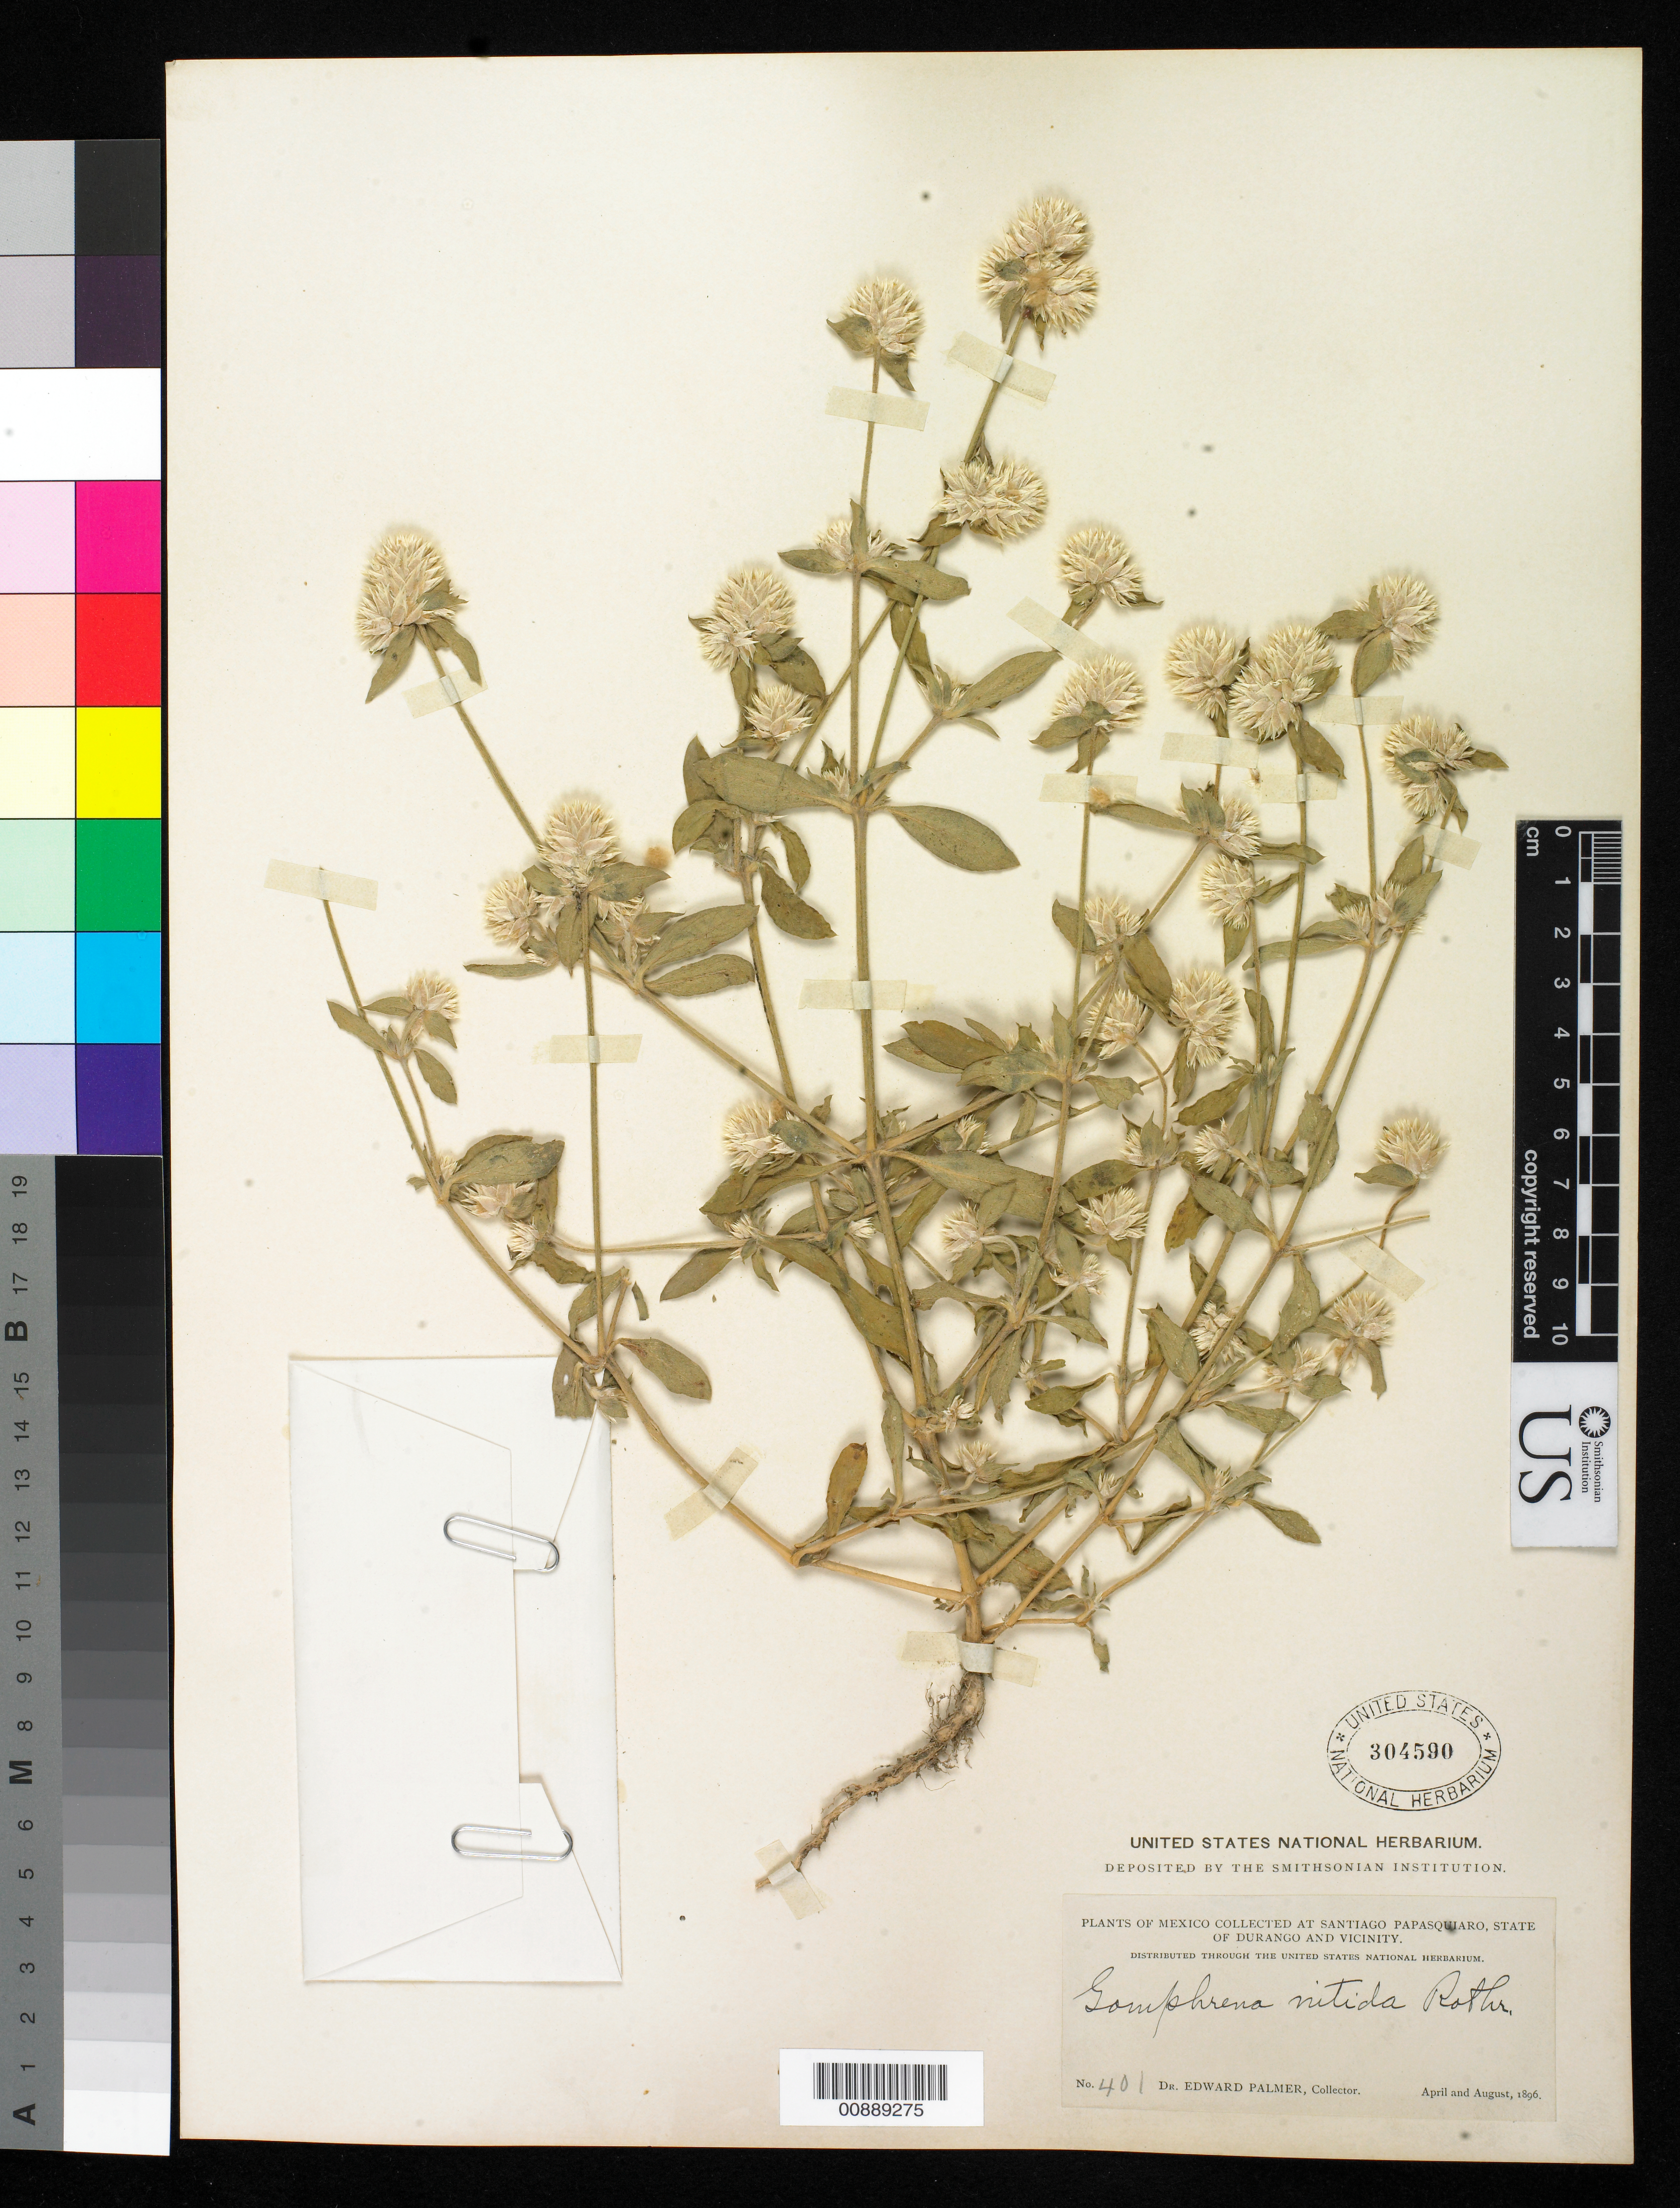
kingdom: Plantae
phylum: Tracheophyta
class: Magnoliopsida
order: Caryophyllales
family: Amaranthaceae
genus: Gomphrena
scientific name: Gomphrena nitida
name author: Rothr.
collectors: E. Palmer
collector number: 401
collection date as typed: Apr 1896 to -- Aug 1896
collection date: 1896-04/1896-08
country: Mexico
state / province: Durango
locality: Santiago Papasquiaro, Durango and vicinity.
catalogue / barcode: US 304590